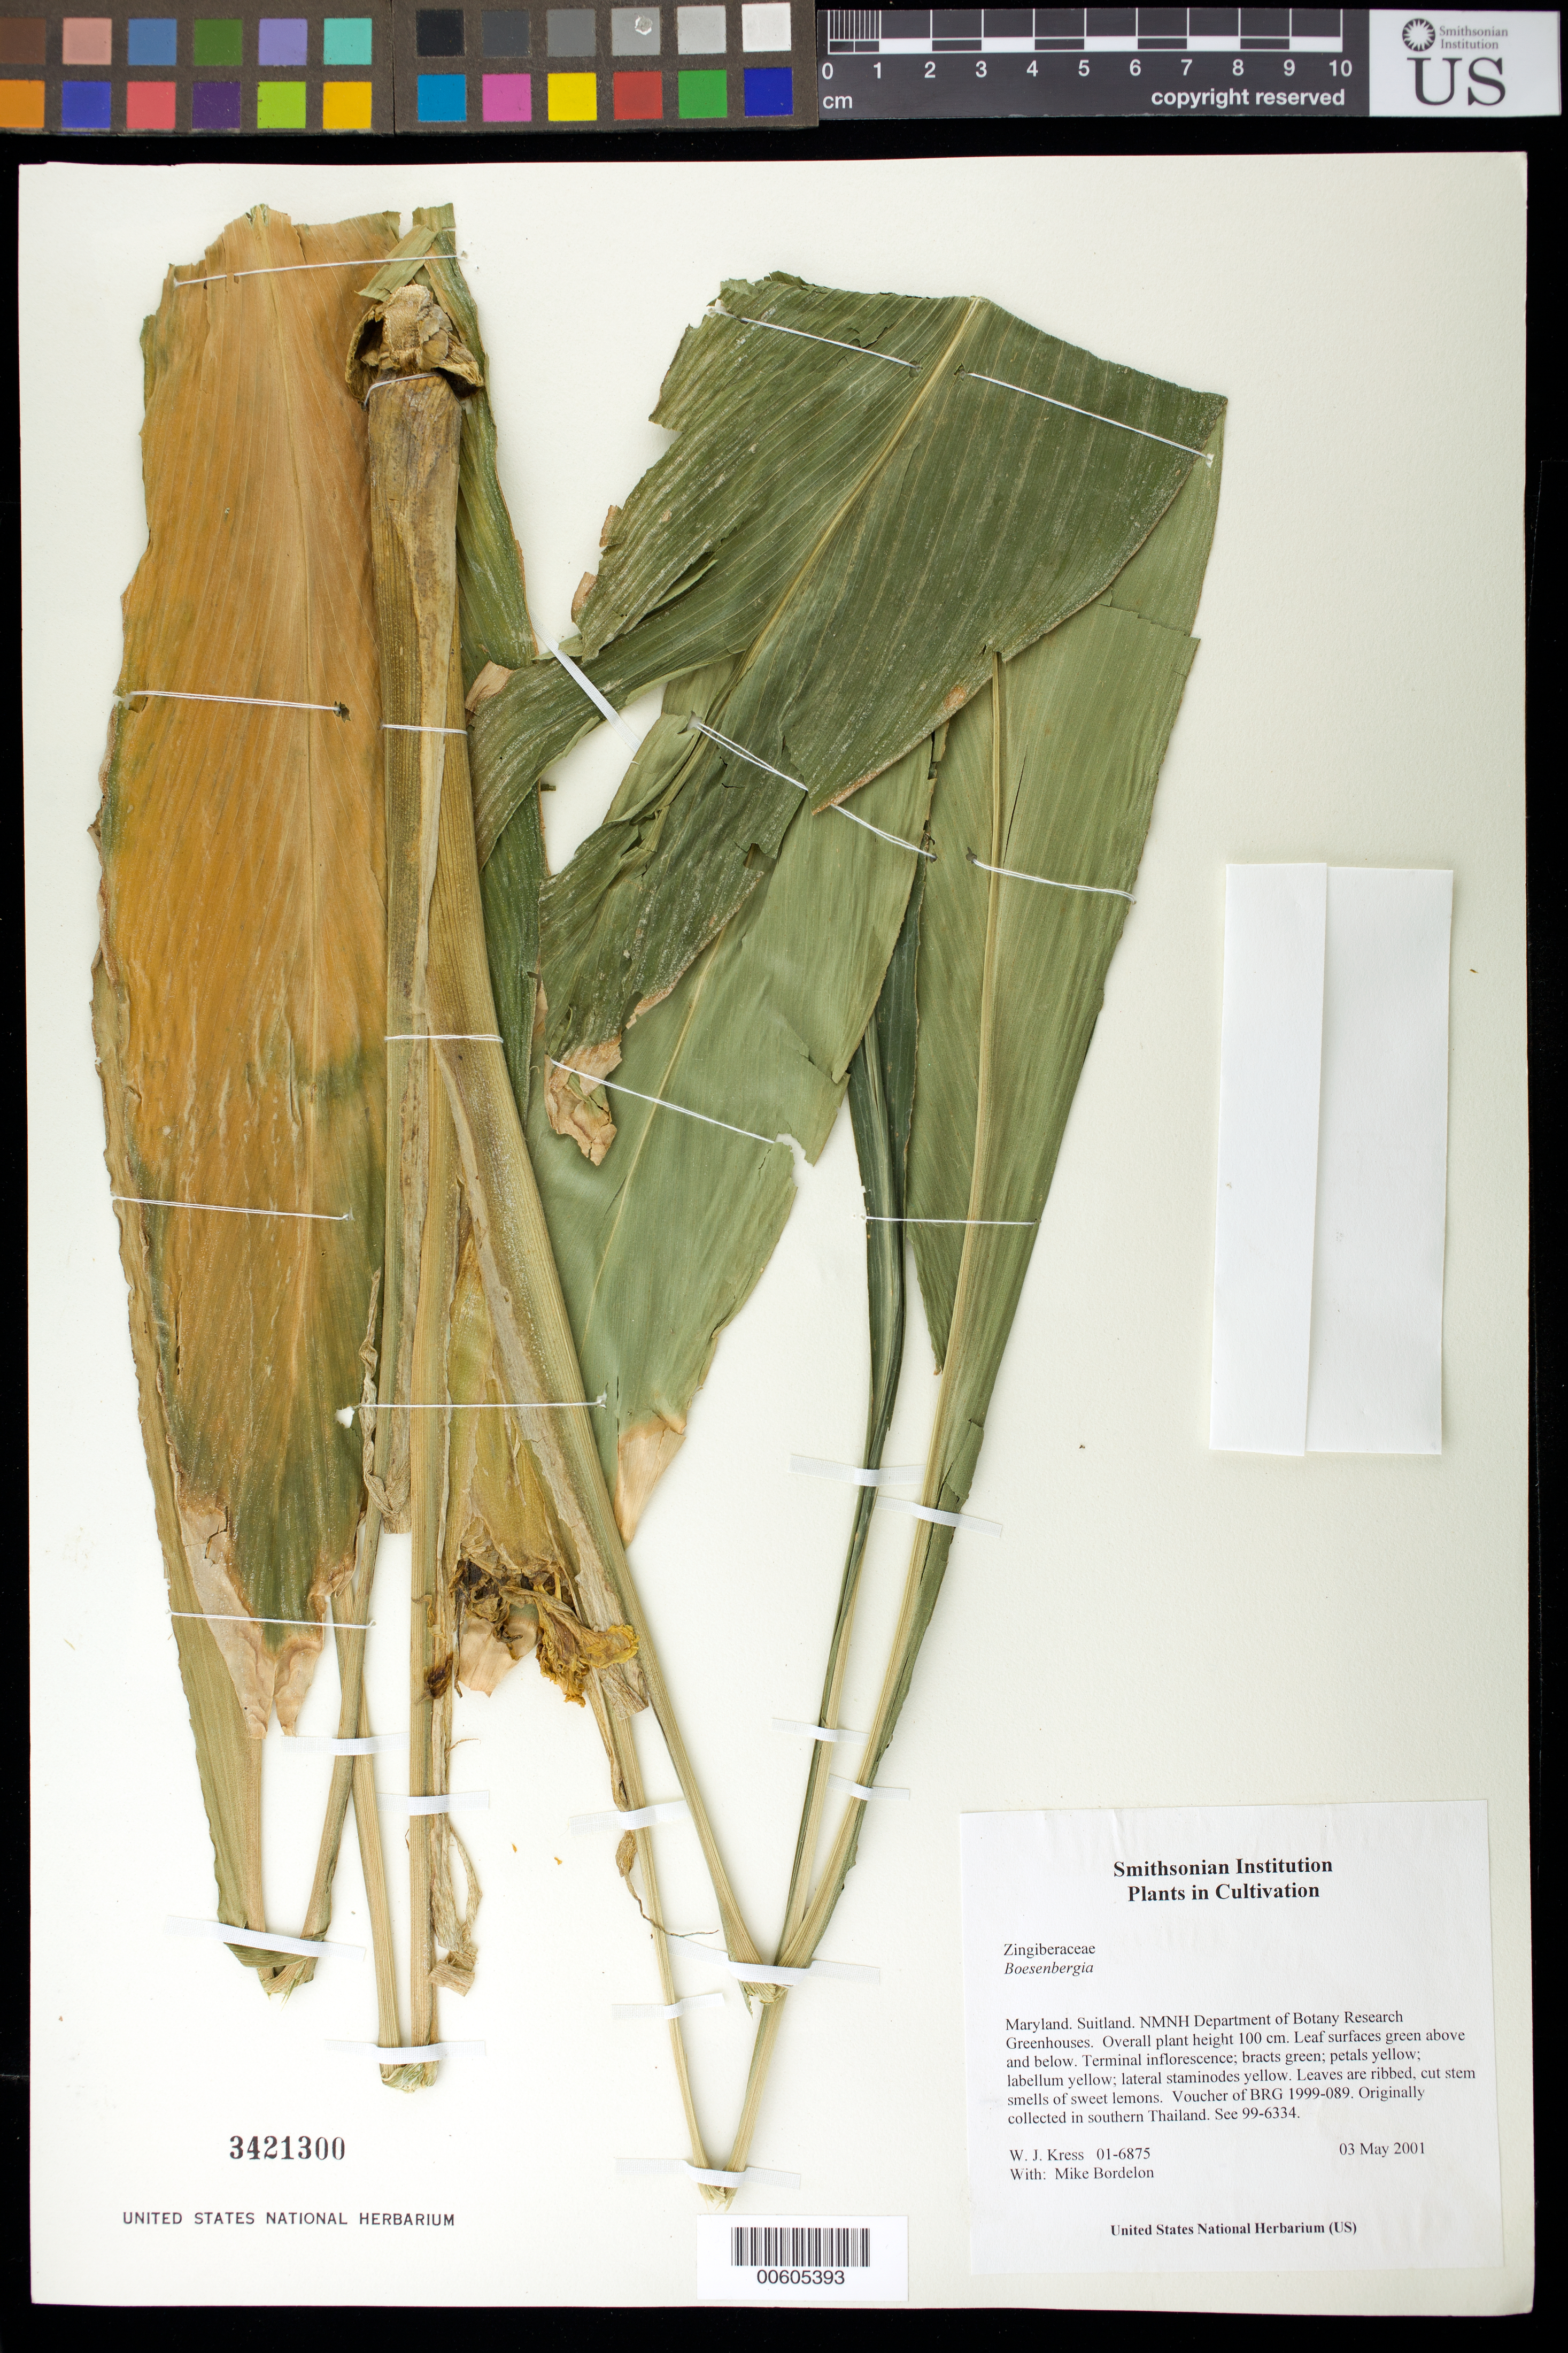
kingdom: Plantae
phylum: Tracheophyta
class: Liliopsida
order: Zingiberales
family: Zingiberaceae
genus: Boesenbergia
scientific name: Boesenbergia sp.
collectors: W. J. Kress & M. Bordelon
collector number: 01-6875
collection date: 2001-05-03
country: United States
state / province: Maryland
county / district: Prince George's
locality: NMNH Botany Research Greenhouses. Suitland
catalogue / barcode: US 3421300